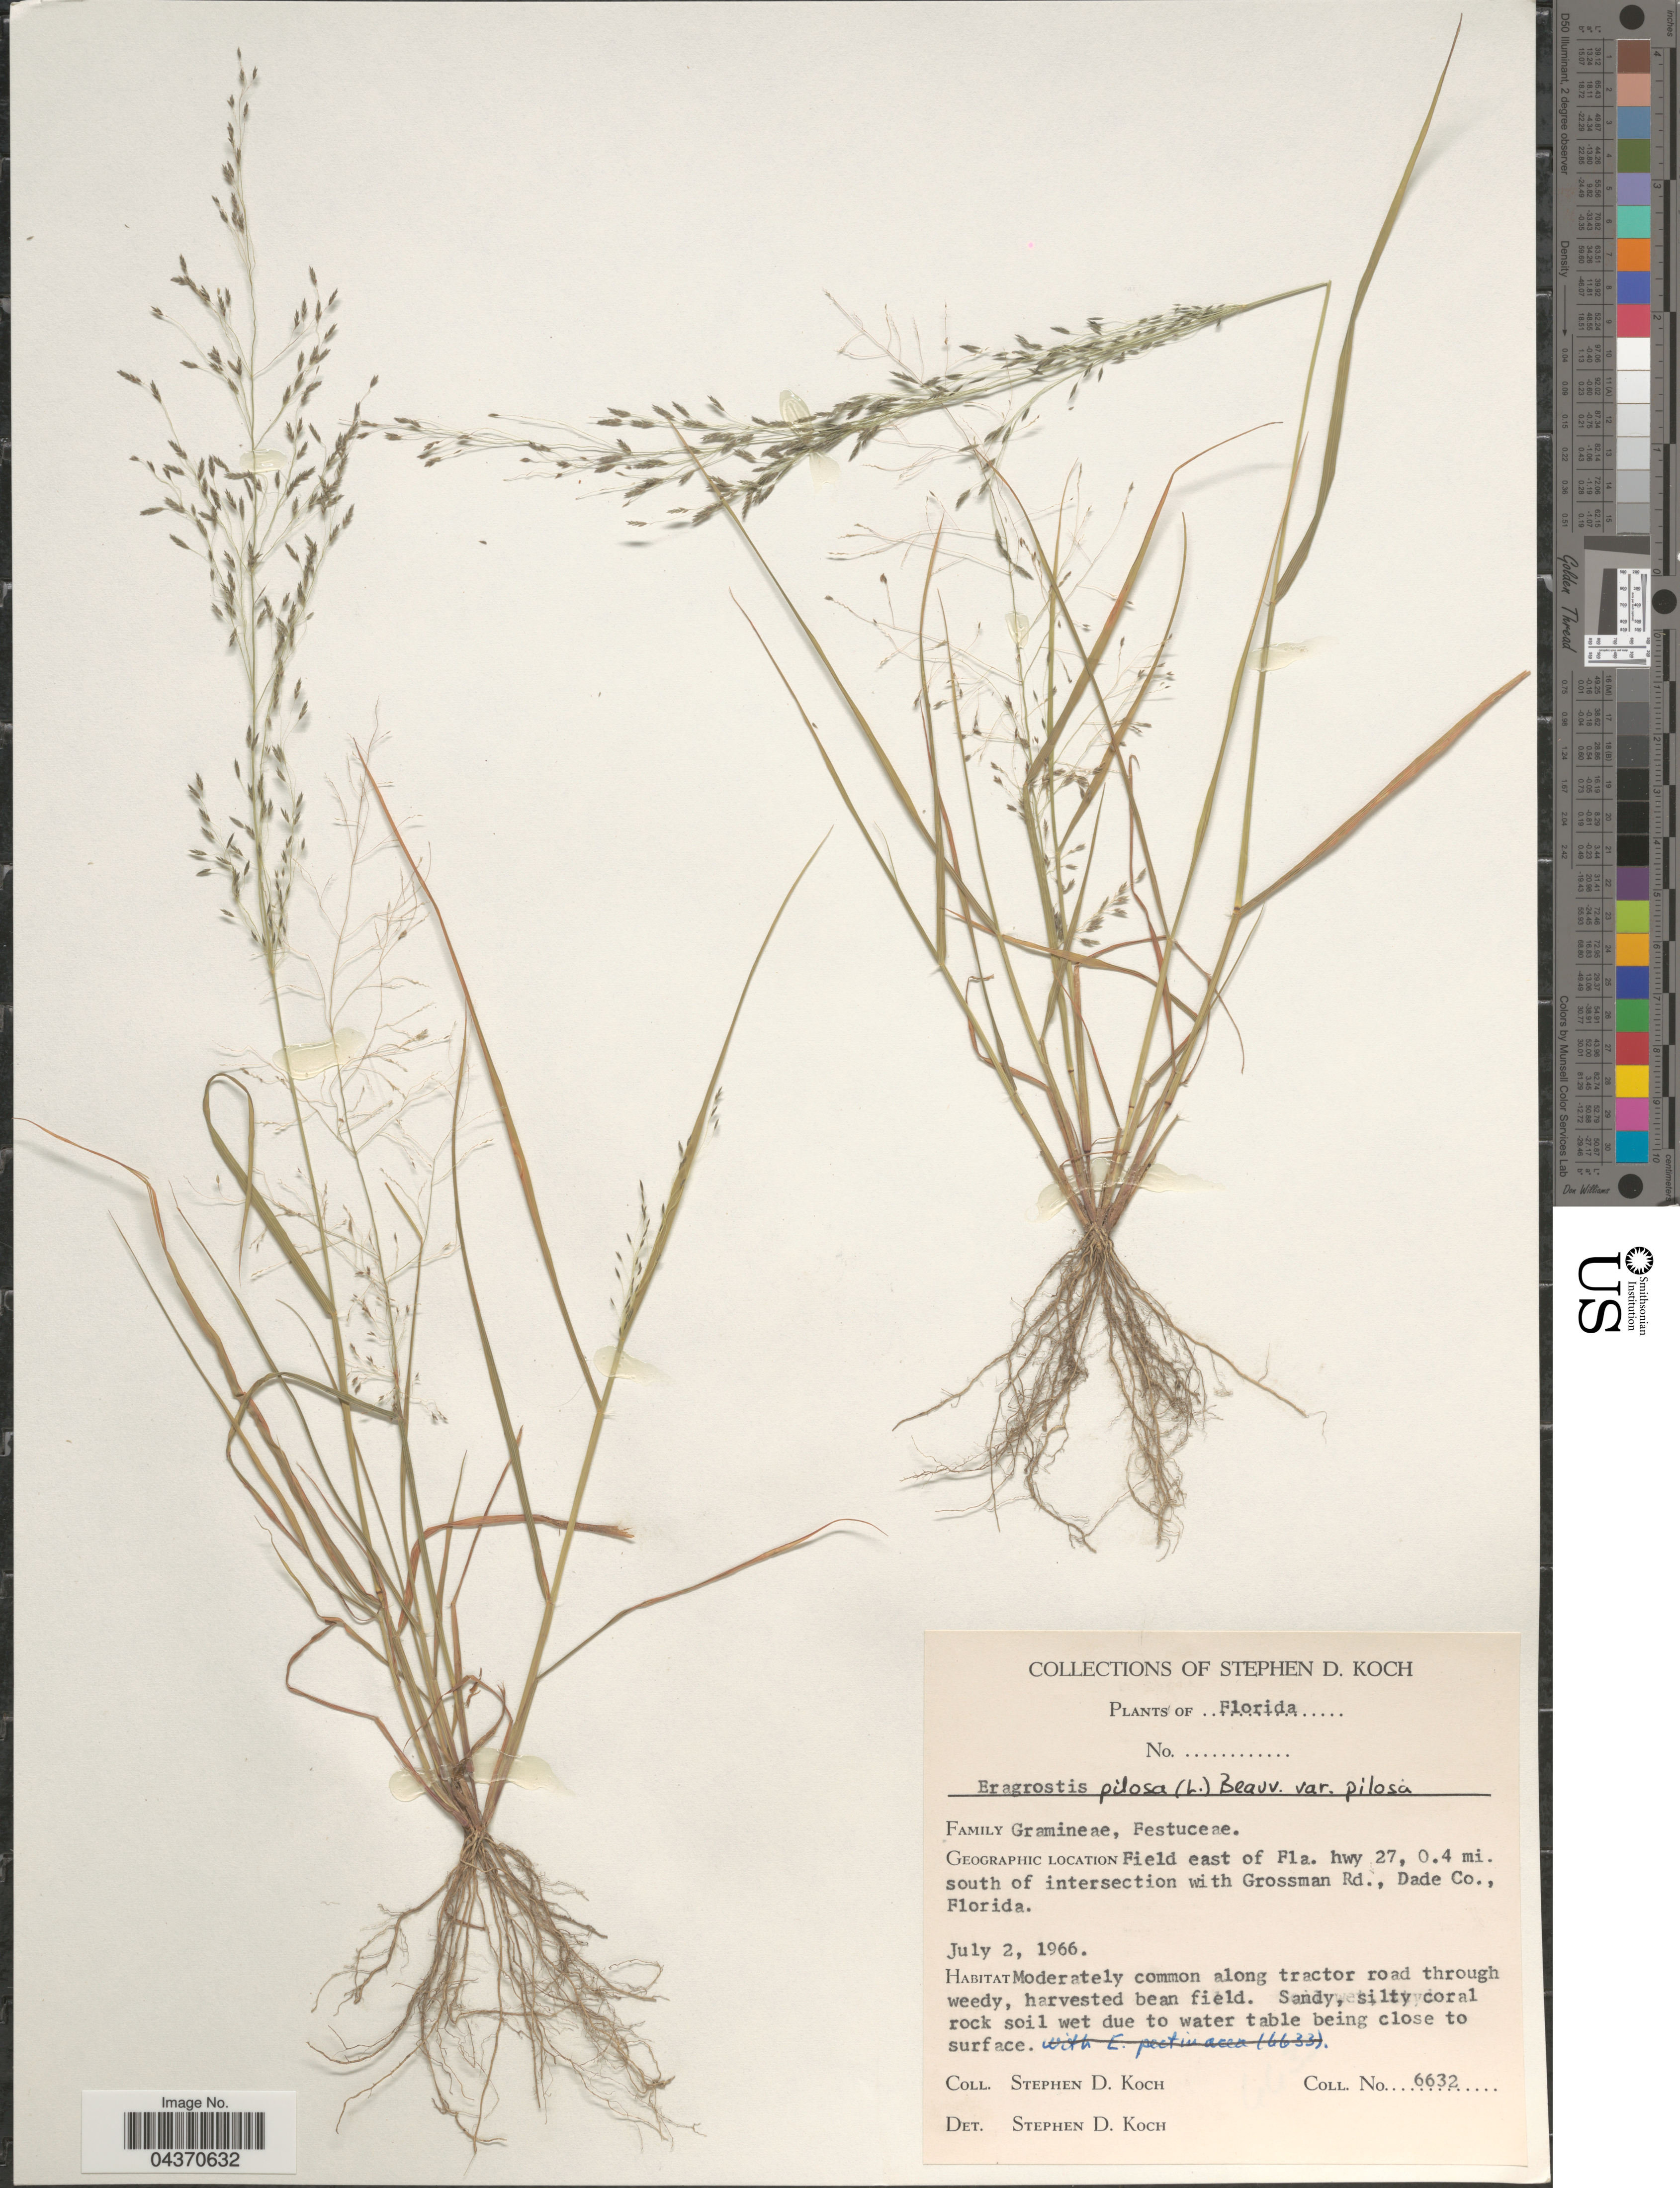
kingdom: Plantae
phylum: Tracheophyta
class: Liliopsida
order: Poales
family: Poaceae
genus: Eragrostis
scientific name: Eragrostis pilosa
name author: (L.) P. Beauv.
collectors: S. D. Koch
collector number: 6632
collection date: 1966-07-02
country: United States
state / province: Florida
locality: Field east of Fla. hwy 27, 0.4 mi. south of intersection with Grossman Rd., Dade Co.